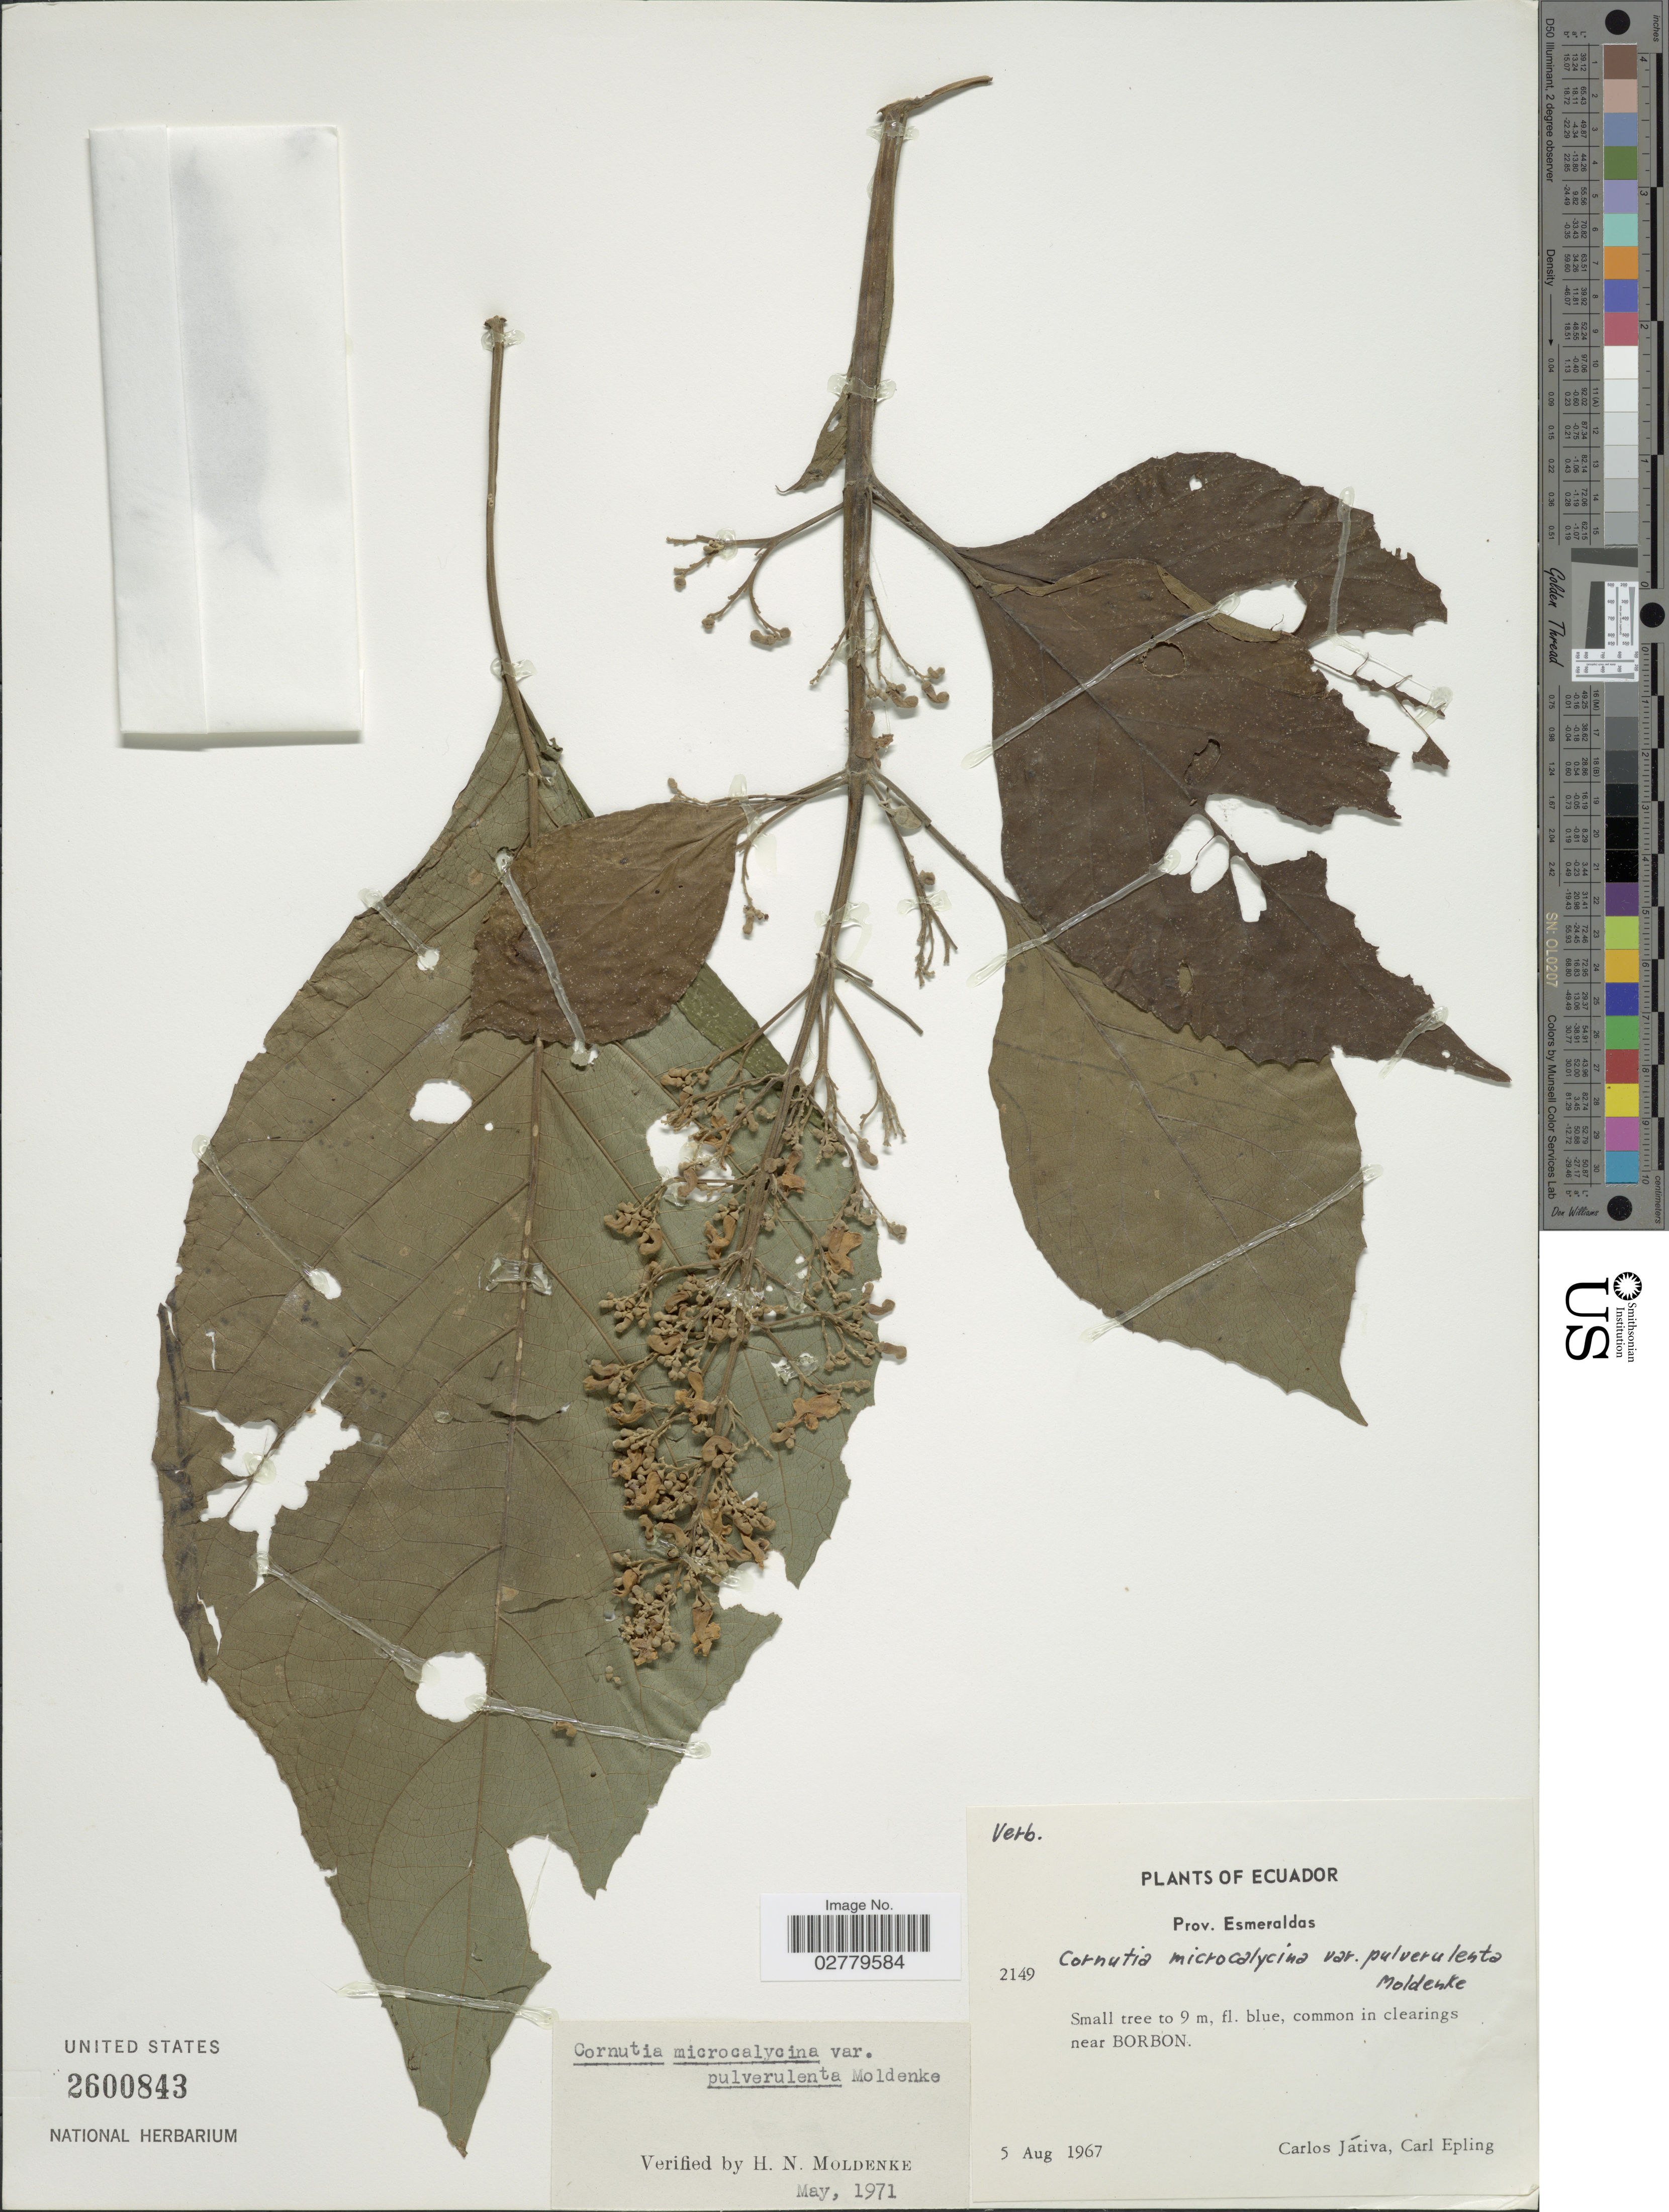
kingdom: Plantae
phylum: Tracheophyta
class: Magnoliopsida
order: Lamiales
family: Lamiaceae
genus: Cornutia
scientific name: Cornutia microcalycina var. pulverulenta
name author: Moldenke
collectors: C. D. Játiva & C. C. Epling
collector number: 2149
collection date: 1967-08-05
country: Ecuador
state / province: Esmeraldas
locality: Common in clearings near Borbon.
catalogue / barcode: US 2600843